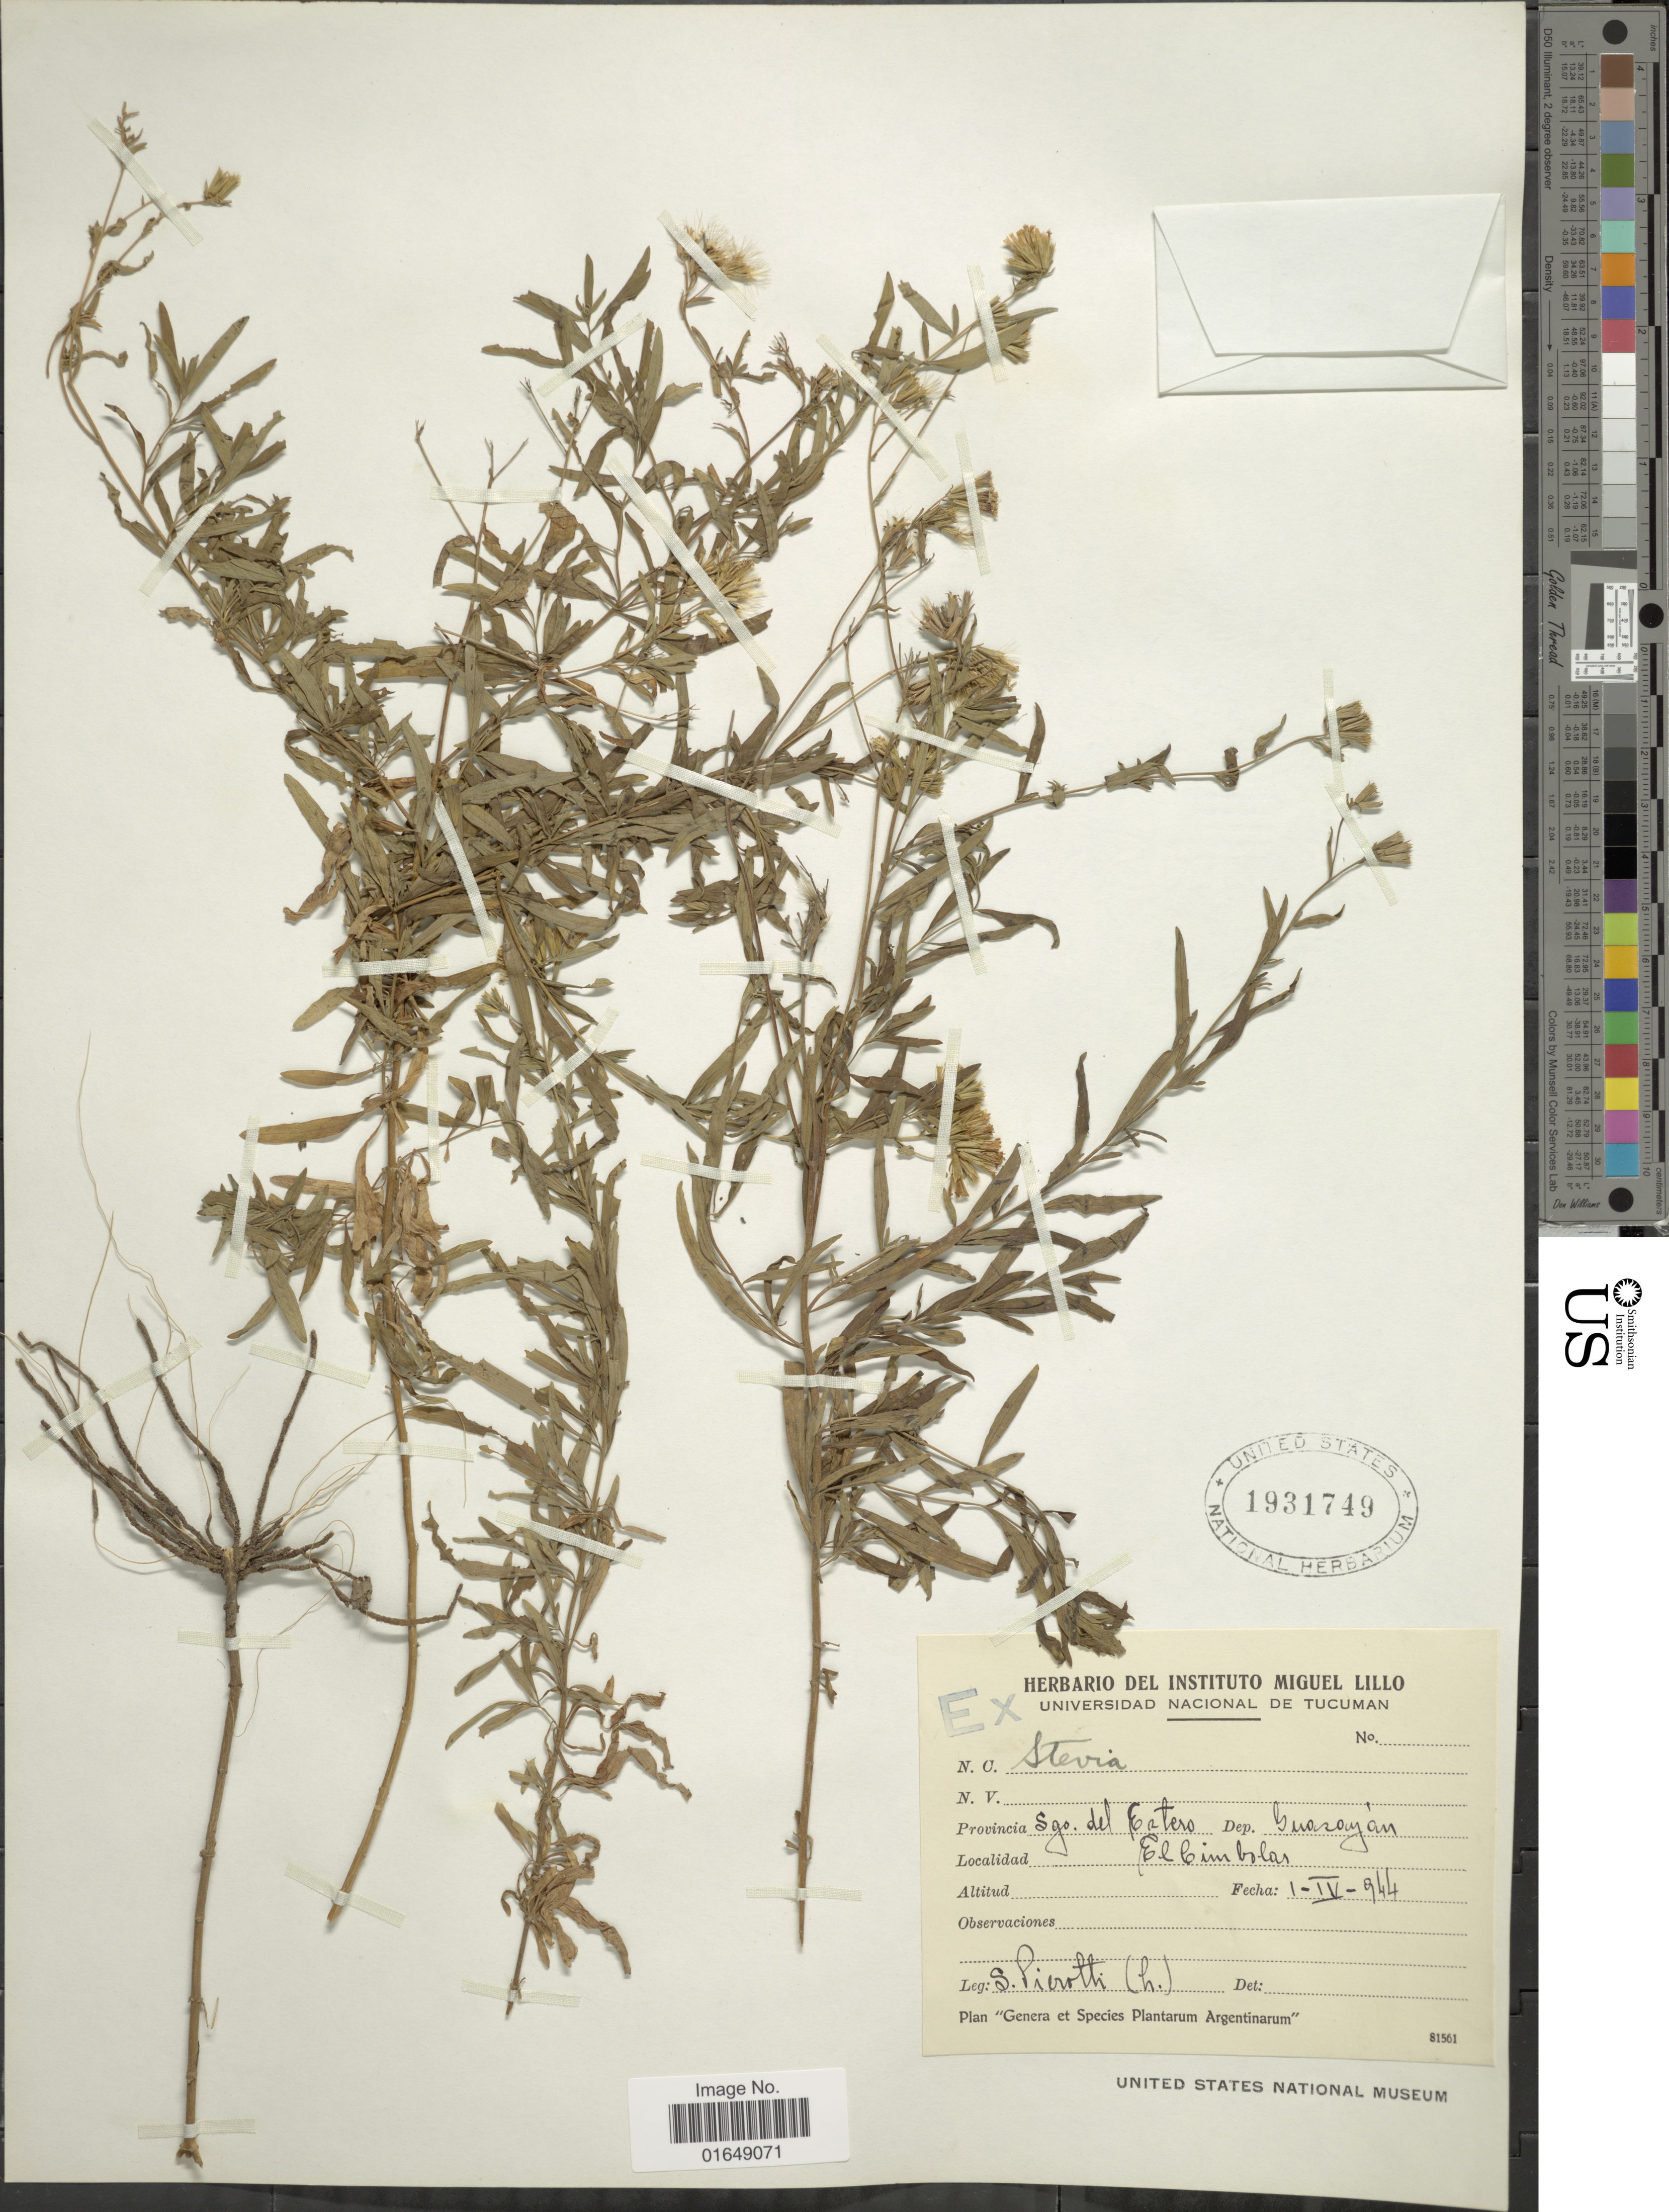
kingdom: Plantae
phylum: Tracheophyta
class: Magnoliopsida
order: Asterales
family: Asteraceae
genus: Stevia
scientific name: Stevia sp.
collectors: S. A. Pierotti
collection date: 1944-04-01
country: Argentina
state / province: Santiago del Estero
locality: Dep. Guasayán, El Cimbolas.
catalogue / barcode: US 1931749